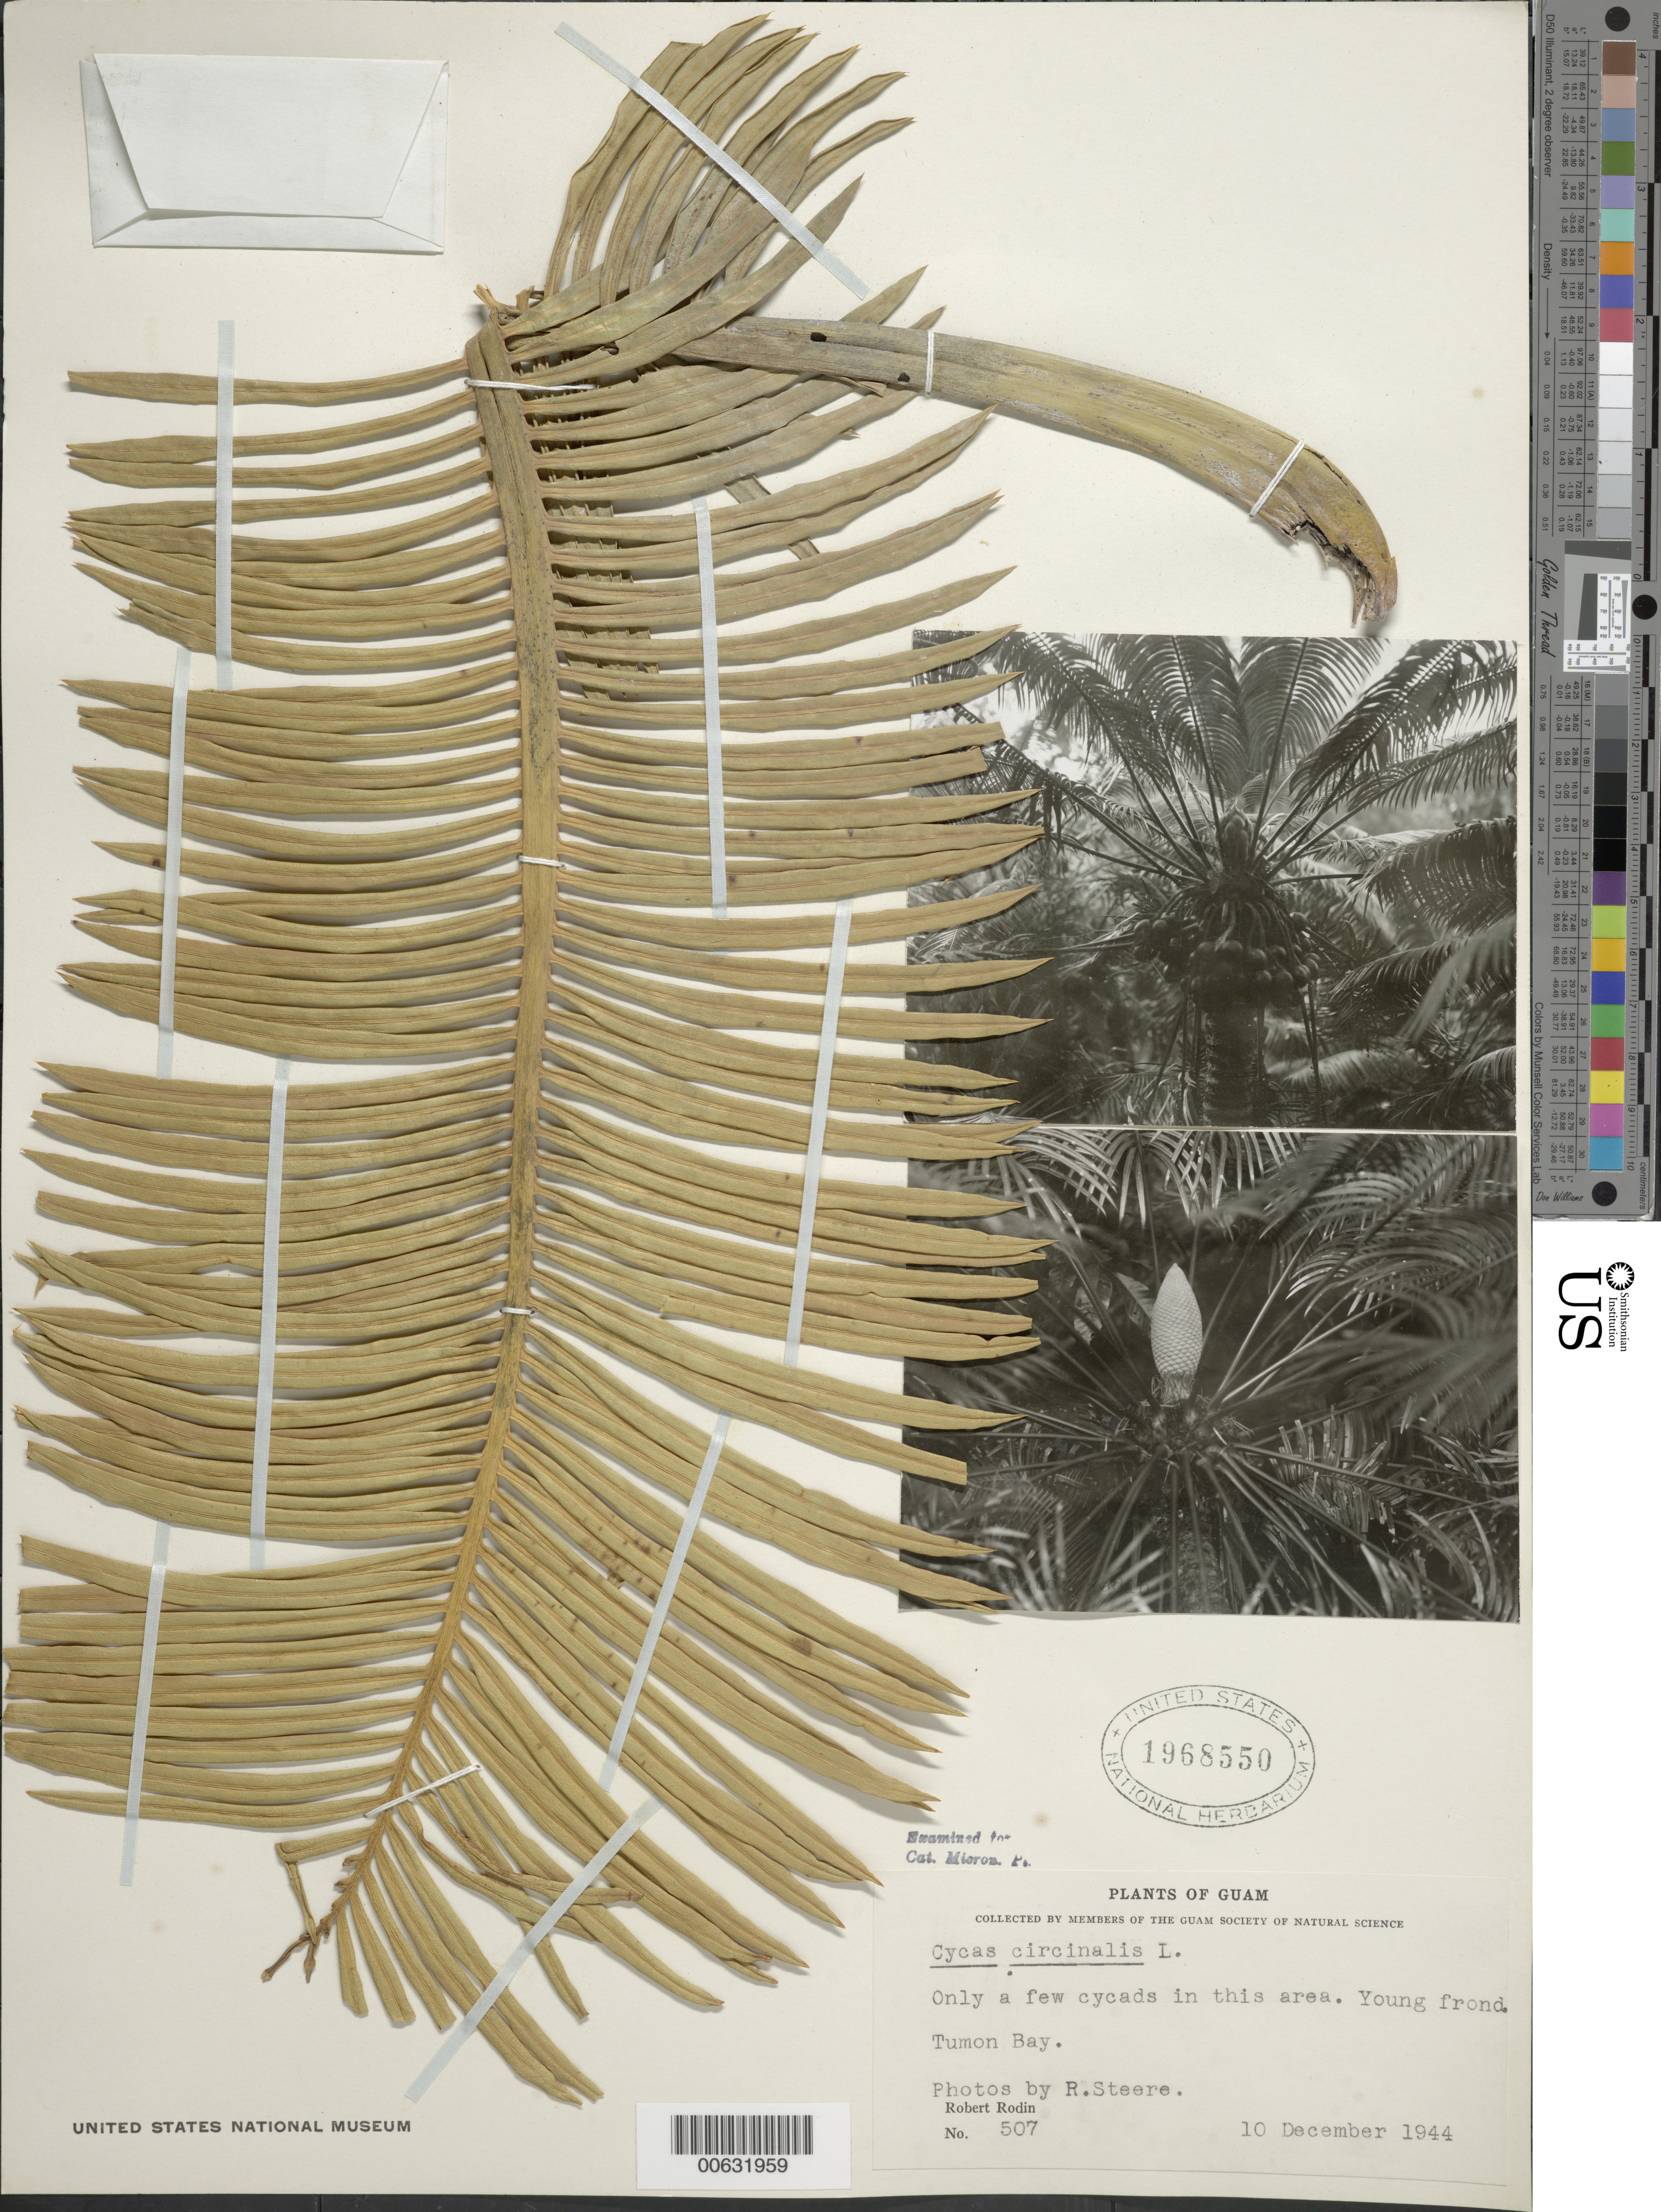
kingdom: Plantae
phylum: Tracheophyta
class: Cycadopsida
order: Cycadales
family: Cycadaceae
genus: Cycas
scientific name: Cycas celebica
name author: Miq.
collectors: R. Rodin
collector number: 507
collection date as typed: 10 Dec 1944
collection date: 1944-12-10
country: Guam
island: Guam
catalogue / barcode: US 1968550